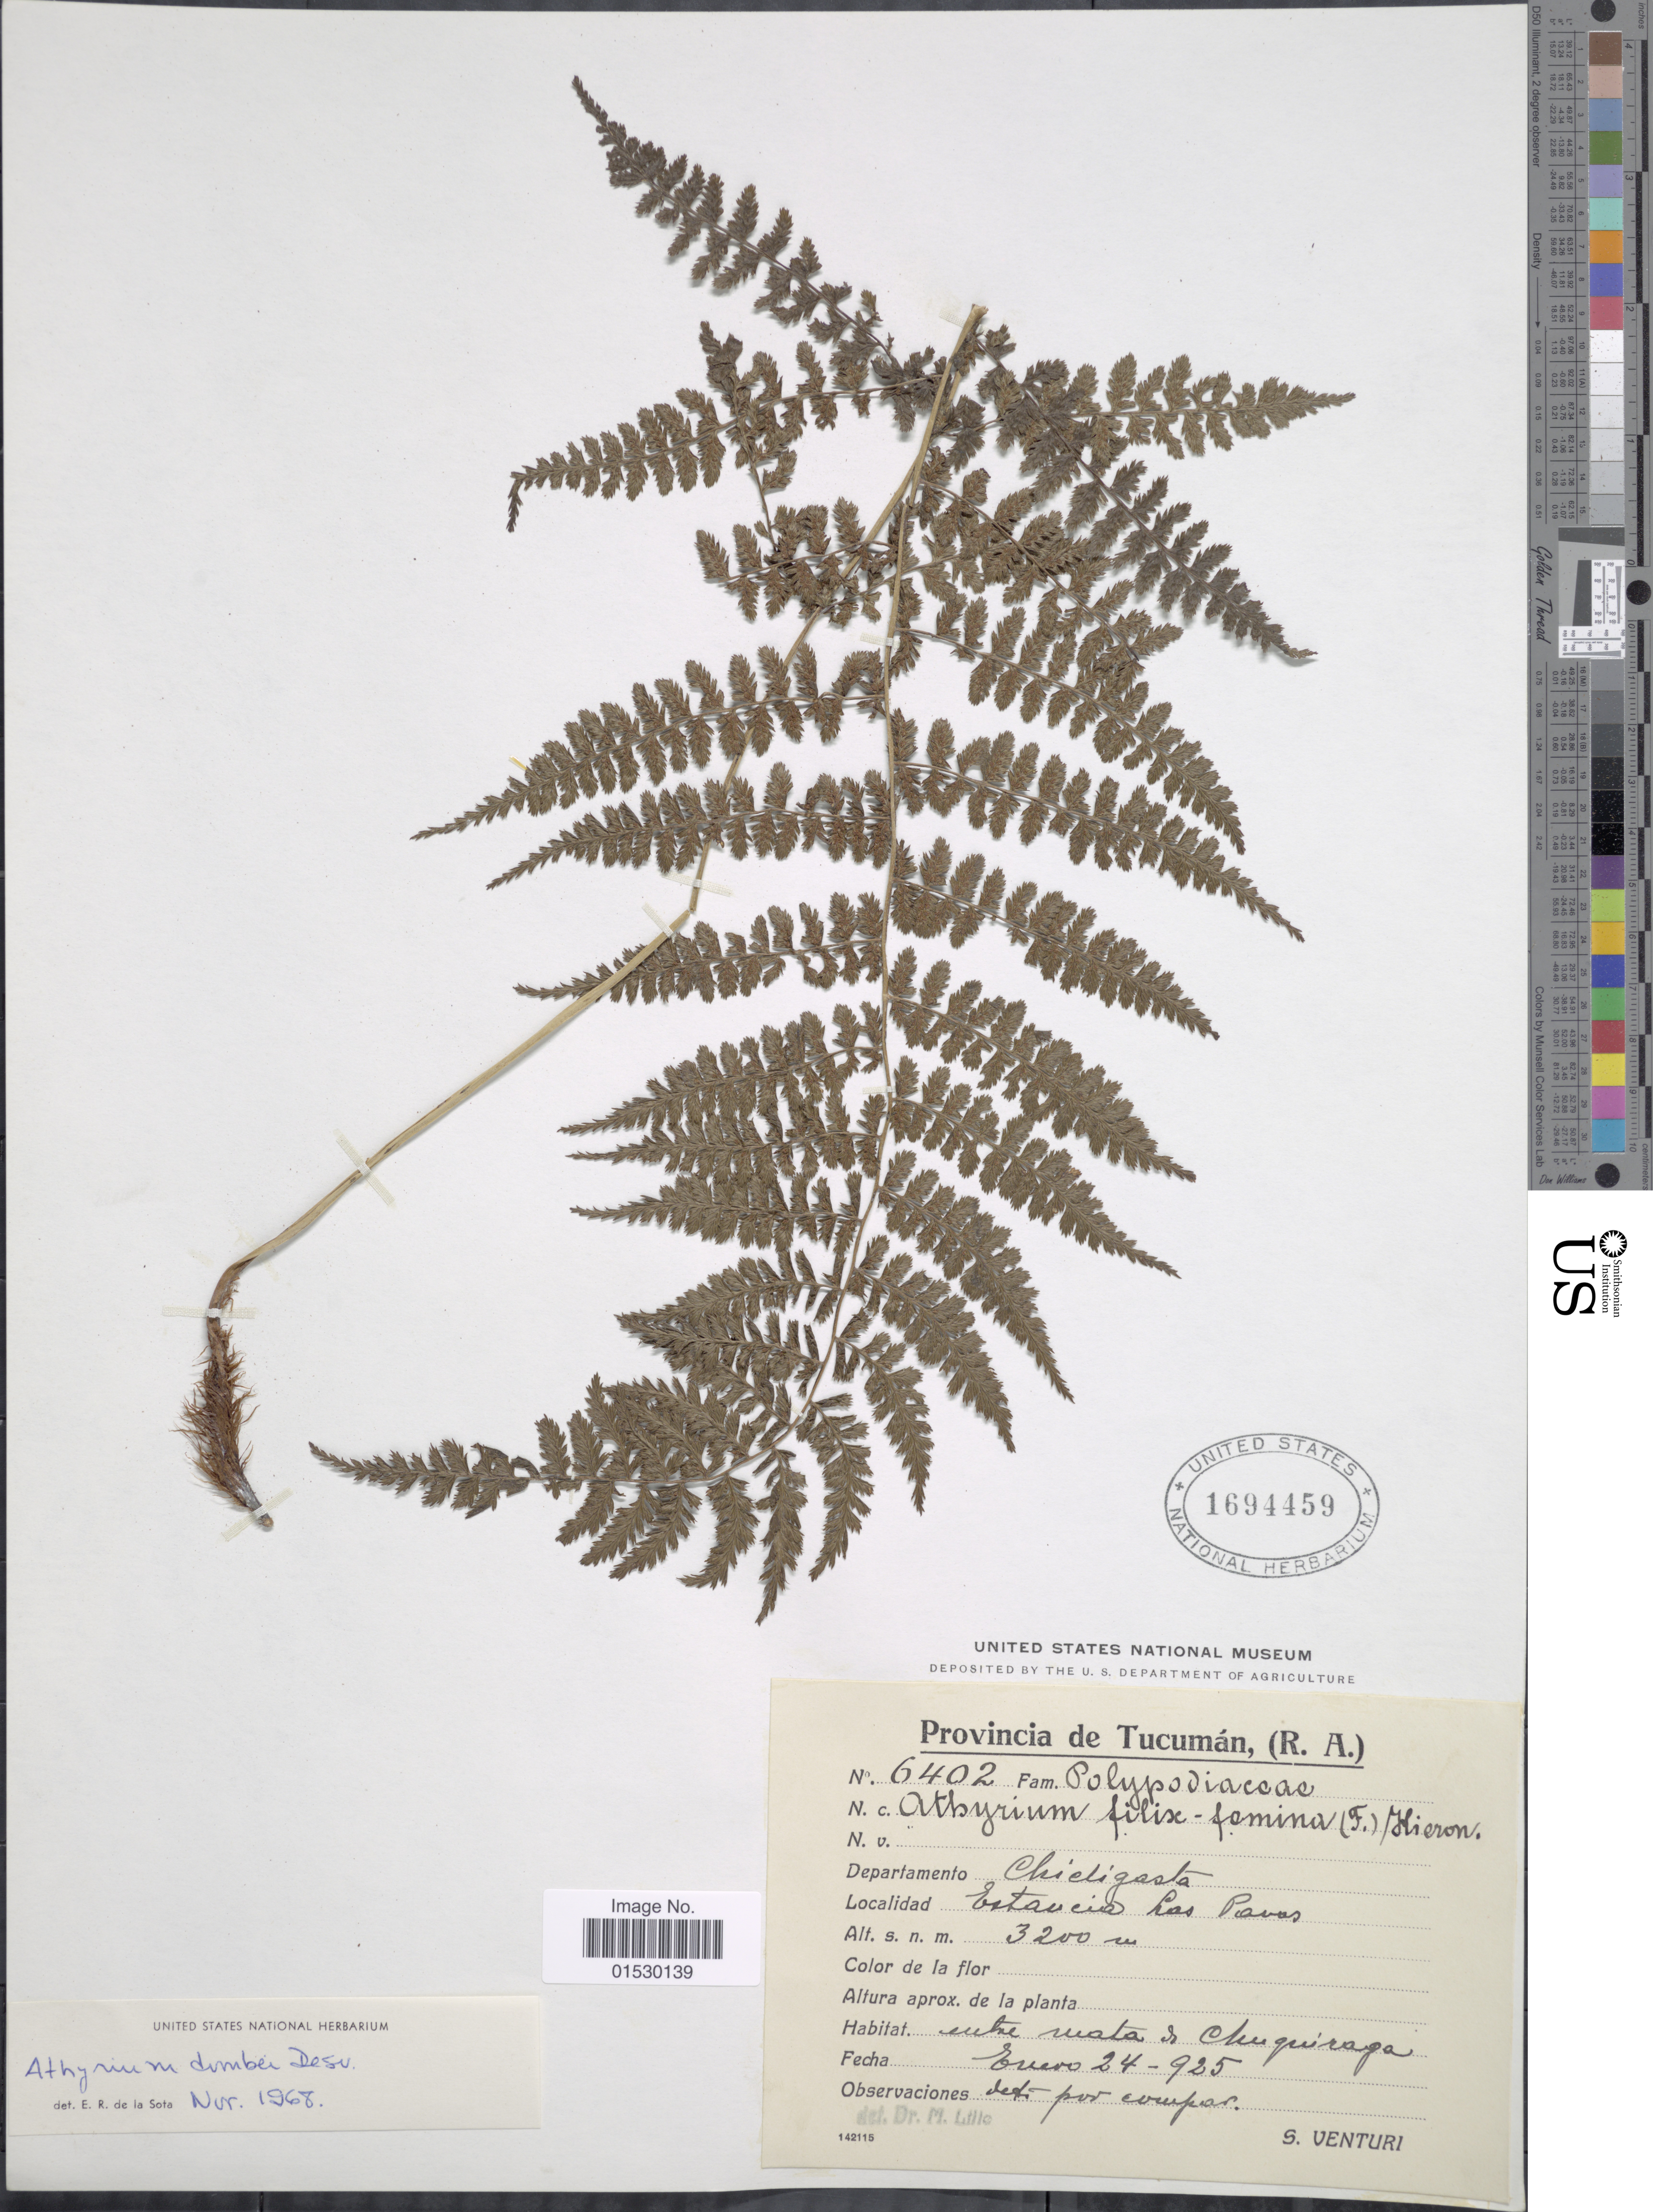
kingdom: Plantae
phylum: Tracheophyta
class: Polypodiopsida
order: Polypodiales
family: Athyriaceae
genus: Athyrium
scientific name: Athyrium dombei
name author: (Desv.) C. Chr.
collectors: S. Venturi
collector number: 6402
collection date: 1925-01-24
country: Argentina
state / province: Tucuman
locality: (R. A.), Chicligasta, Estaviua Las Pavas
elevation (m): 3200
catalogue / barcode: US 1694459